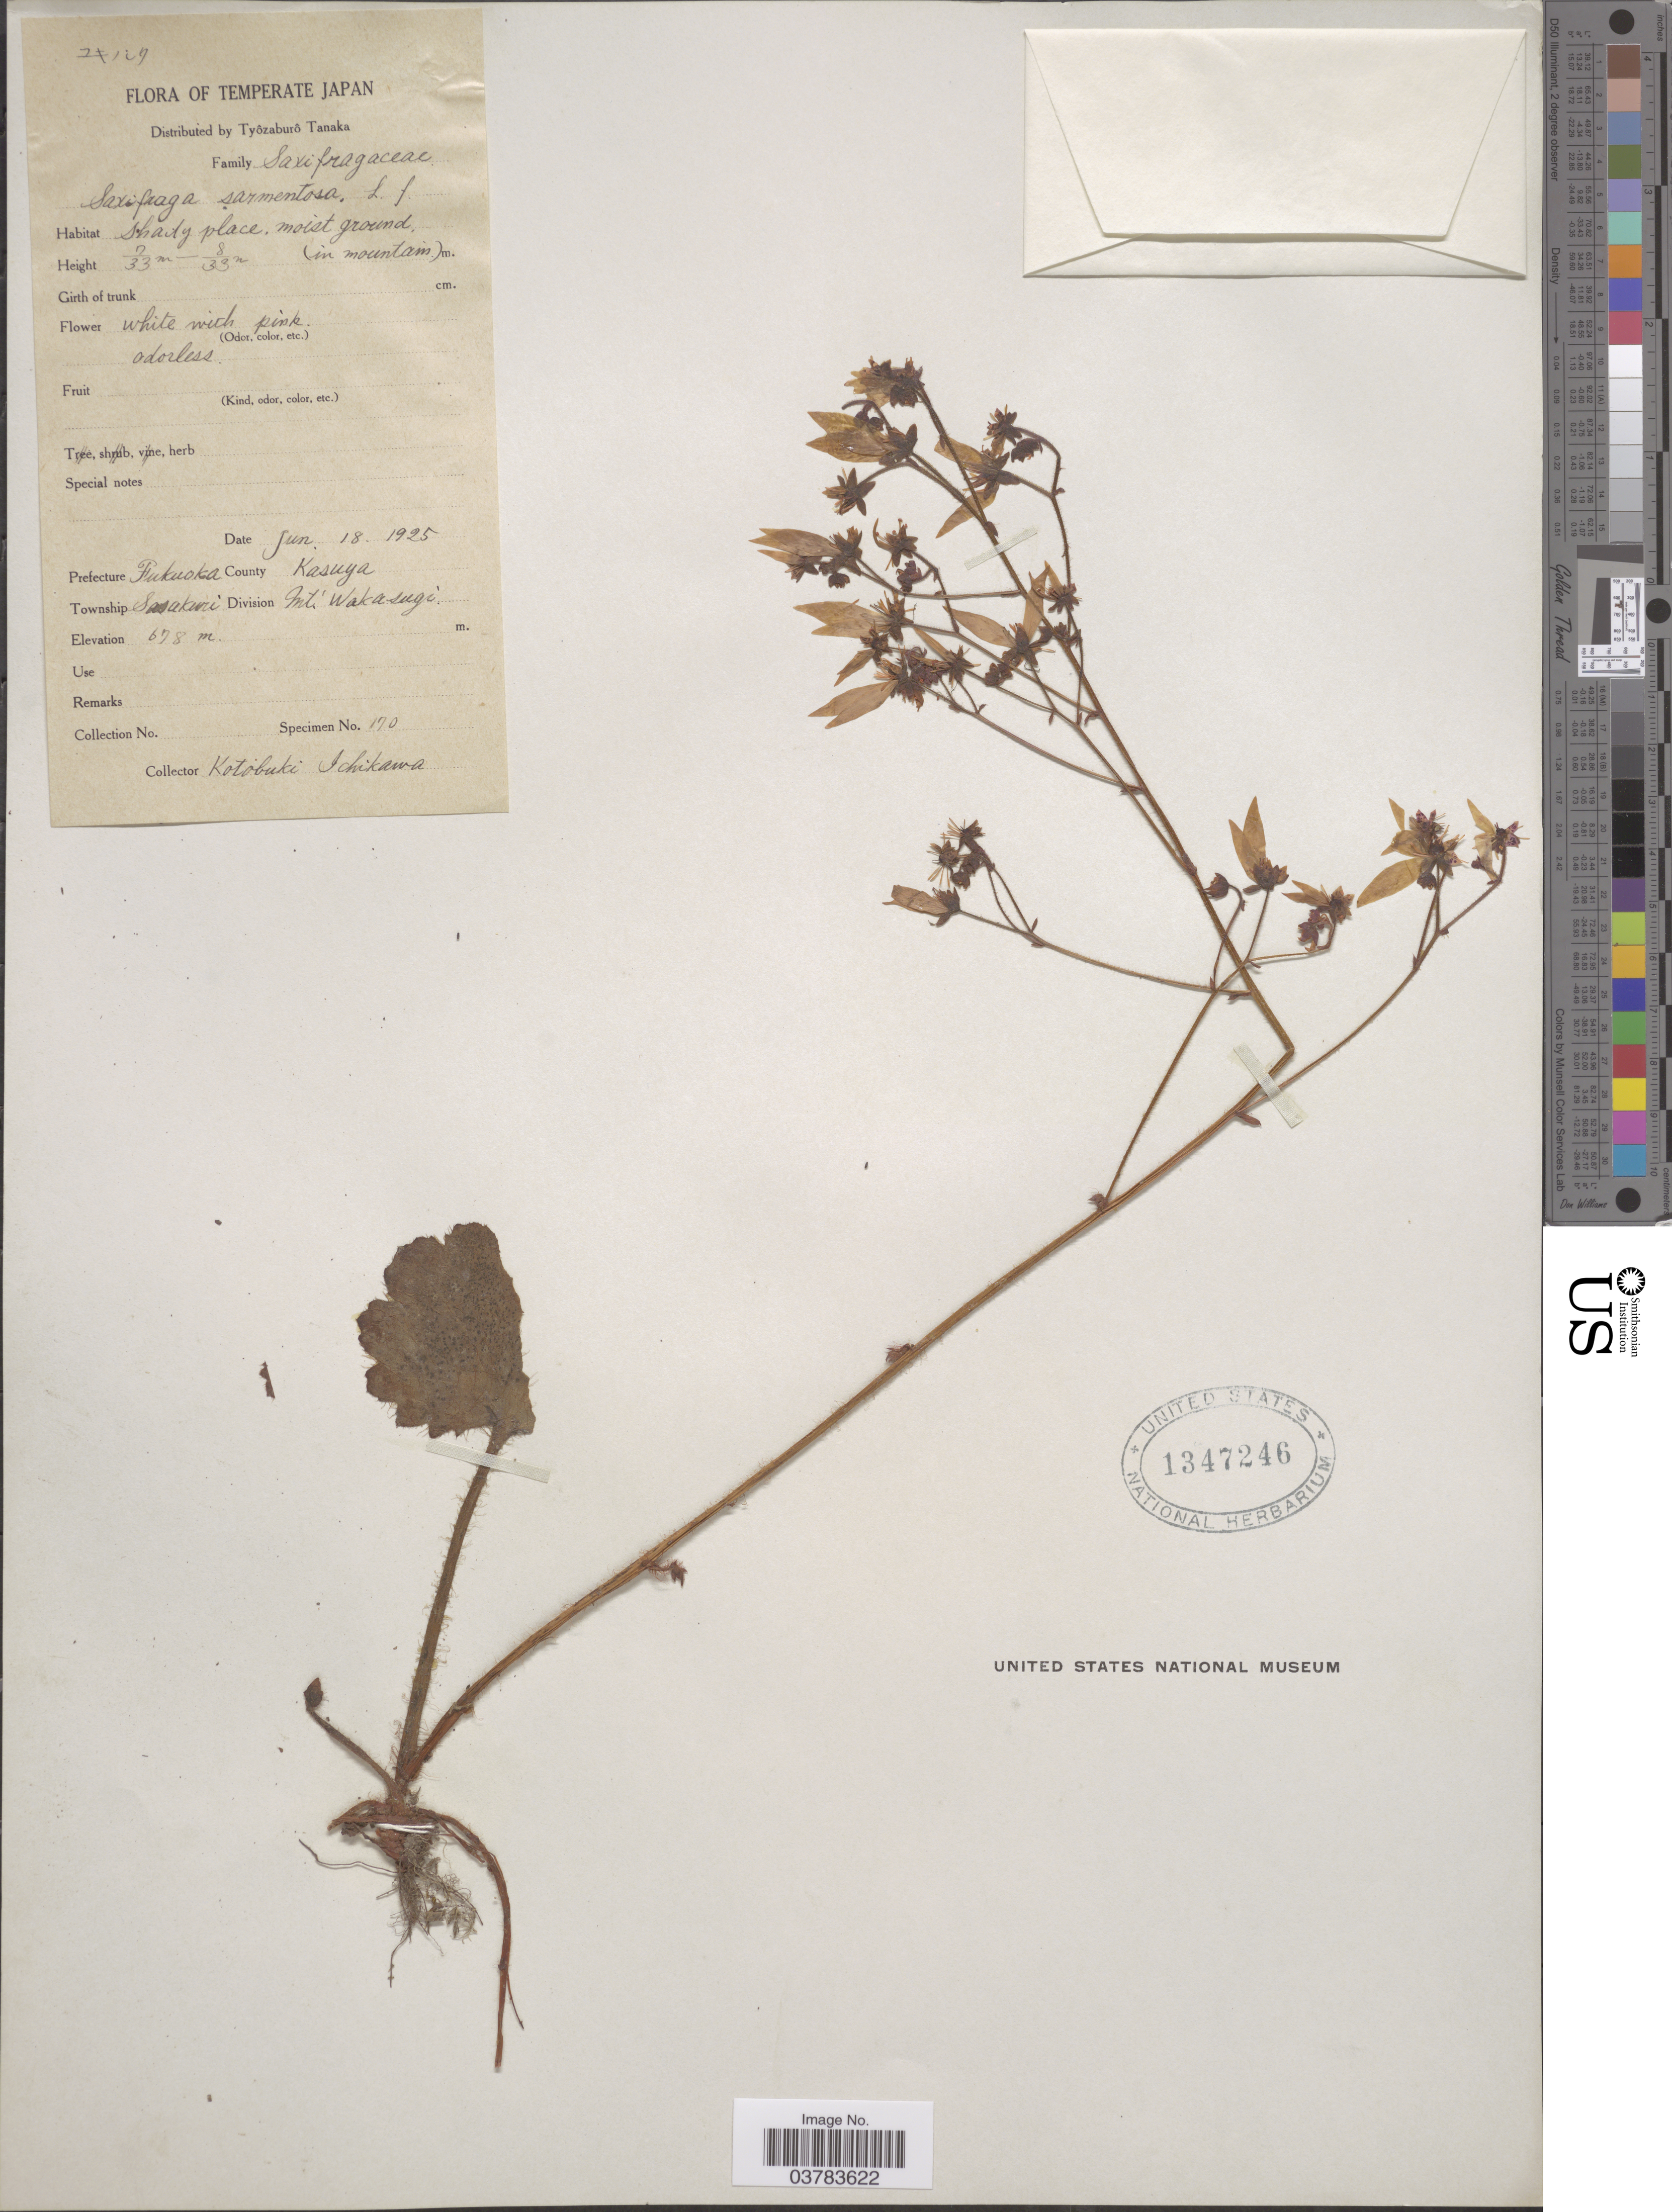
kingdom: Plantae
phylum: Tracheophyta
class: Magnoliopsida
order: Saxifragales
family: Saxifragaceae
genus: Saxifraga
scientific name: Saxifraga sarmentosa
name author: L. f.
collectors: K. Ichikawa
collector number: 170?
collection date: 1925-06-18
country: Japan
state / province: Hukuoka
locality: Temperate Japan. Prefecture Fukuoka. County Kasuya. Township Sasakuri. Division Mt. Wakasugi.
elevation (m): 678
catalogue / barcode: US 1347246